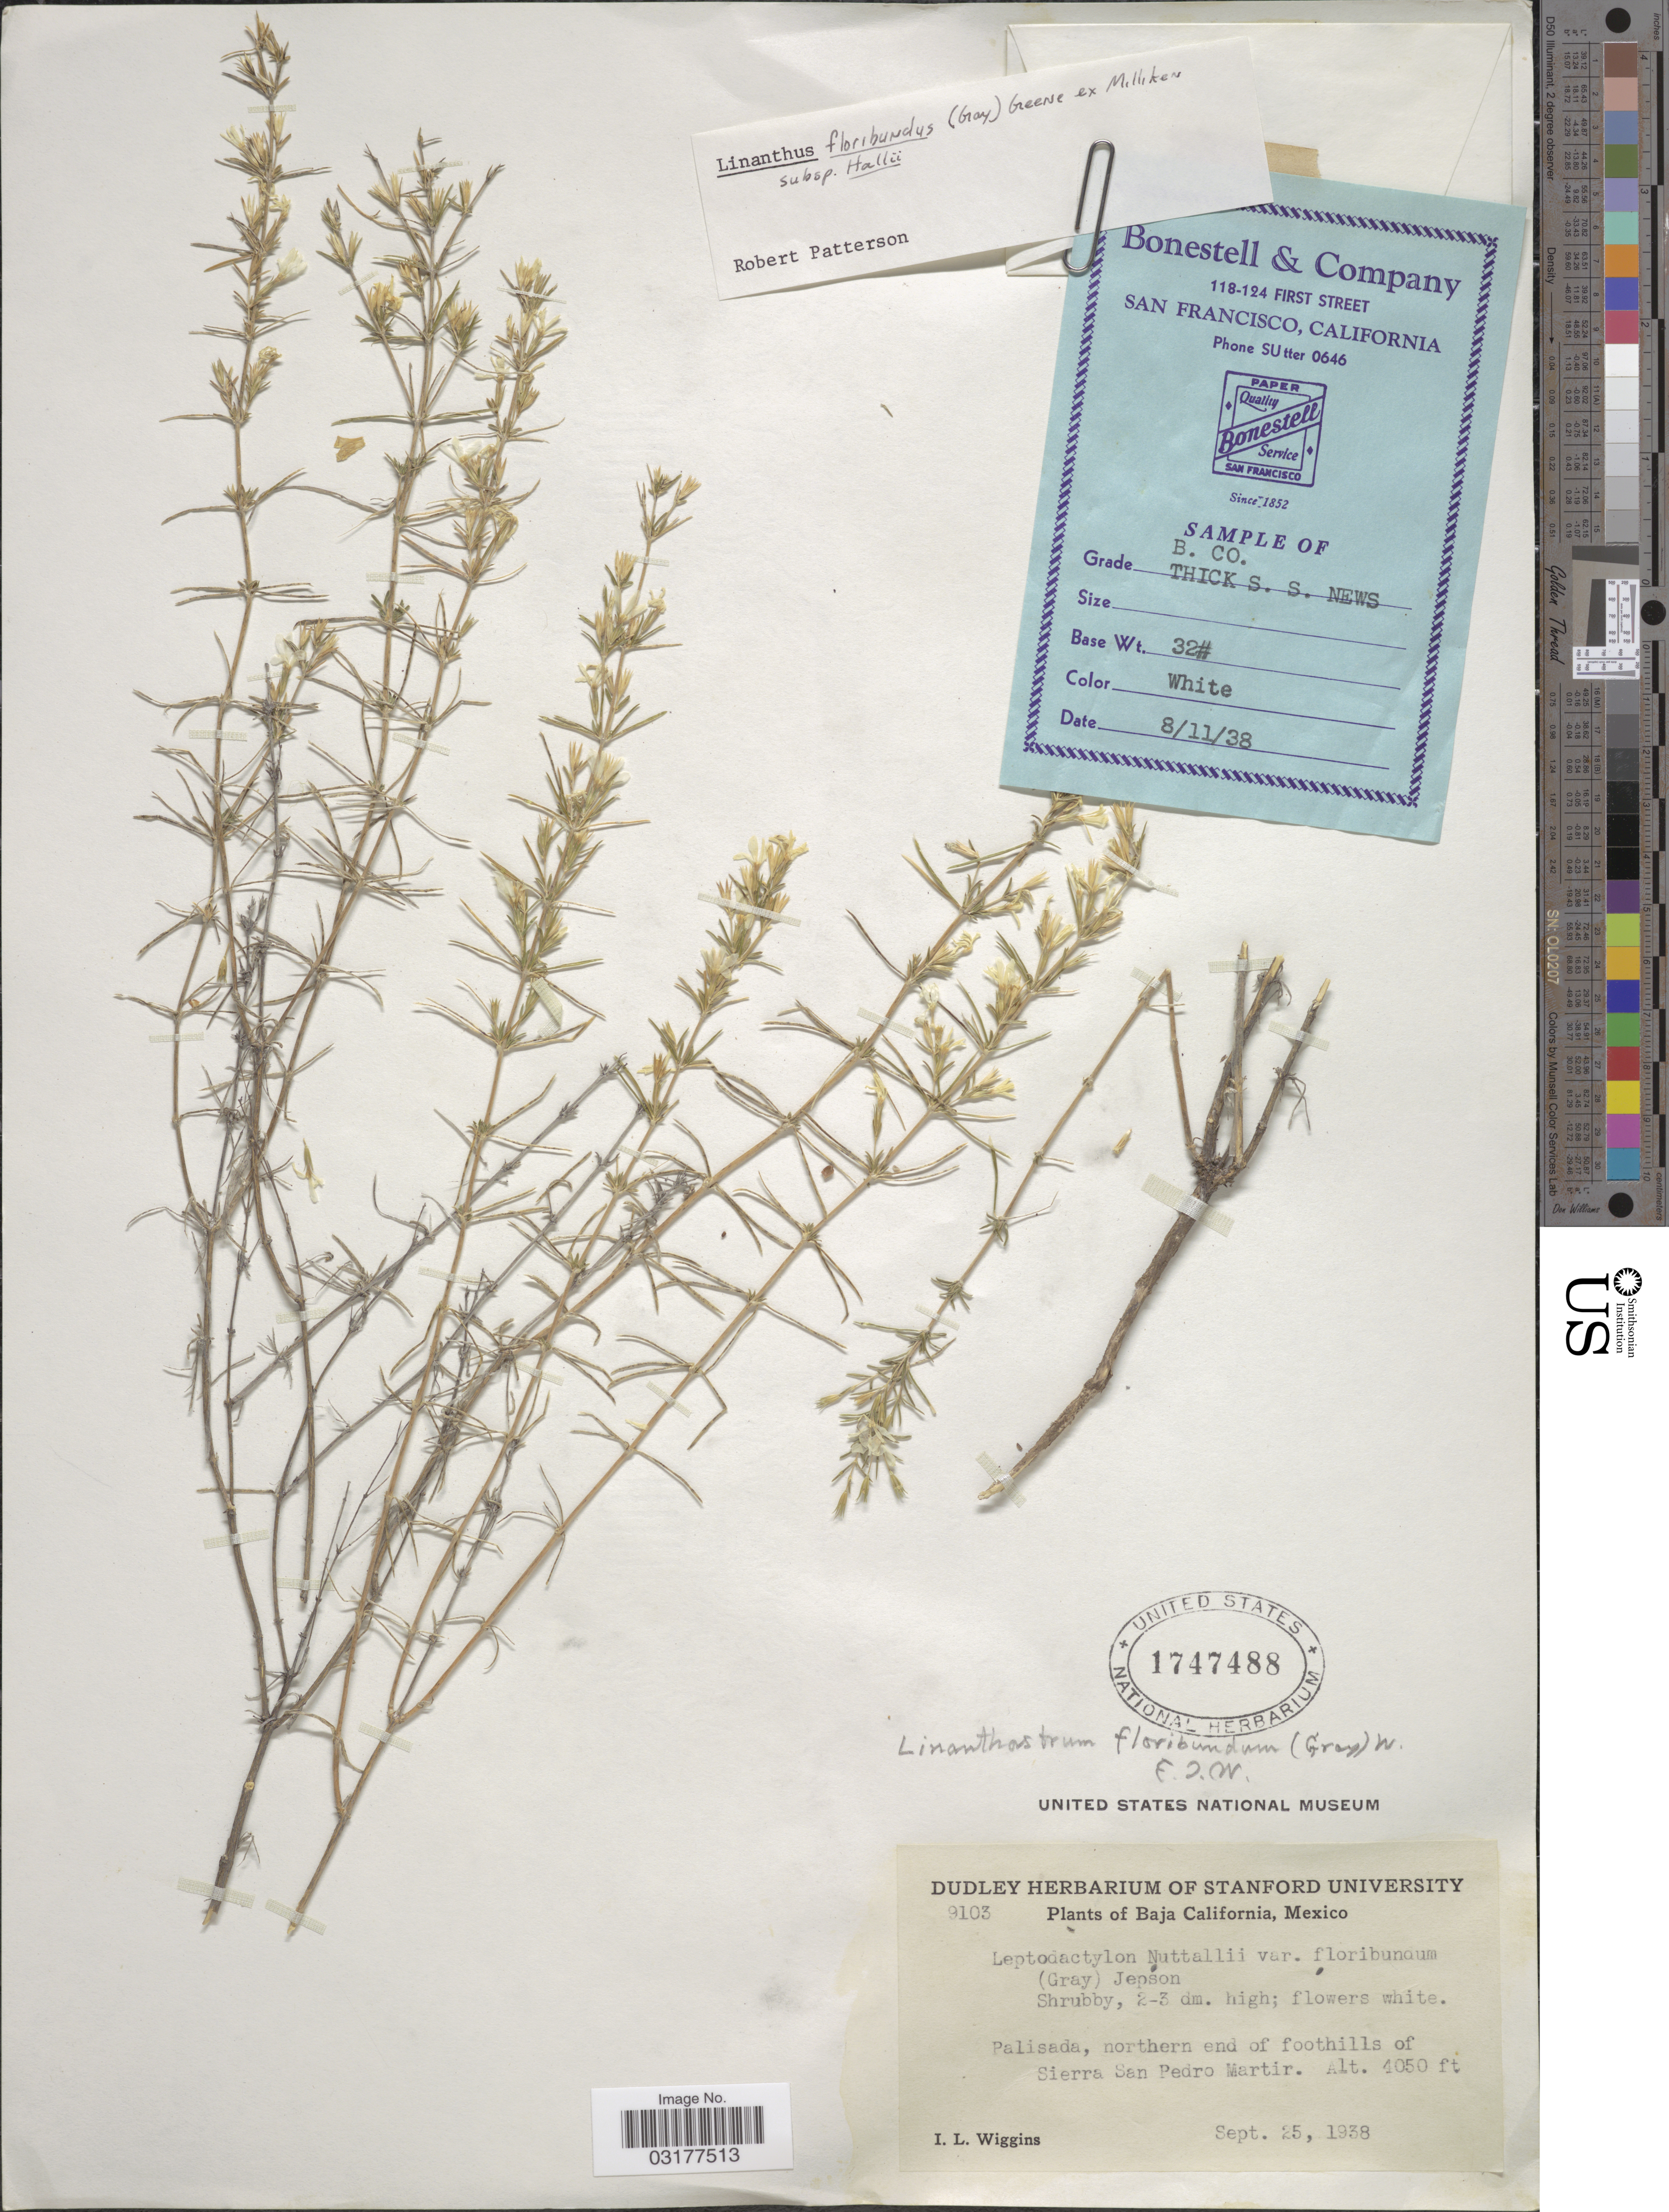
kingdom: Plantae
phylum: Tracheophyta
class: Magnoliopsida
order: Ericales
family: Polemoniaceae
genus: Leptosiphon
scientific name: Leptosiphon floribundus subsp. hallii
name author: (Jeps.) J.M. Porter & L.A. Johnson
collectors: I. L. Wiggins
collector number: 9103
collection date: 1938-09-25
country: Mexico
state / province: Baja California Norte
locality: Palisada, northern end of foothills of Sierra San Pedro Martir.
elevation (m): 1234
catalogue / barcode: US 1747488